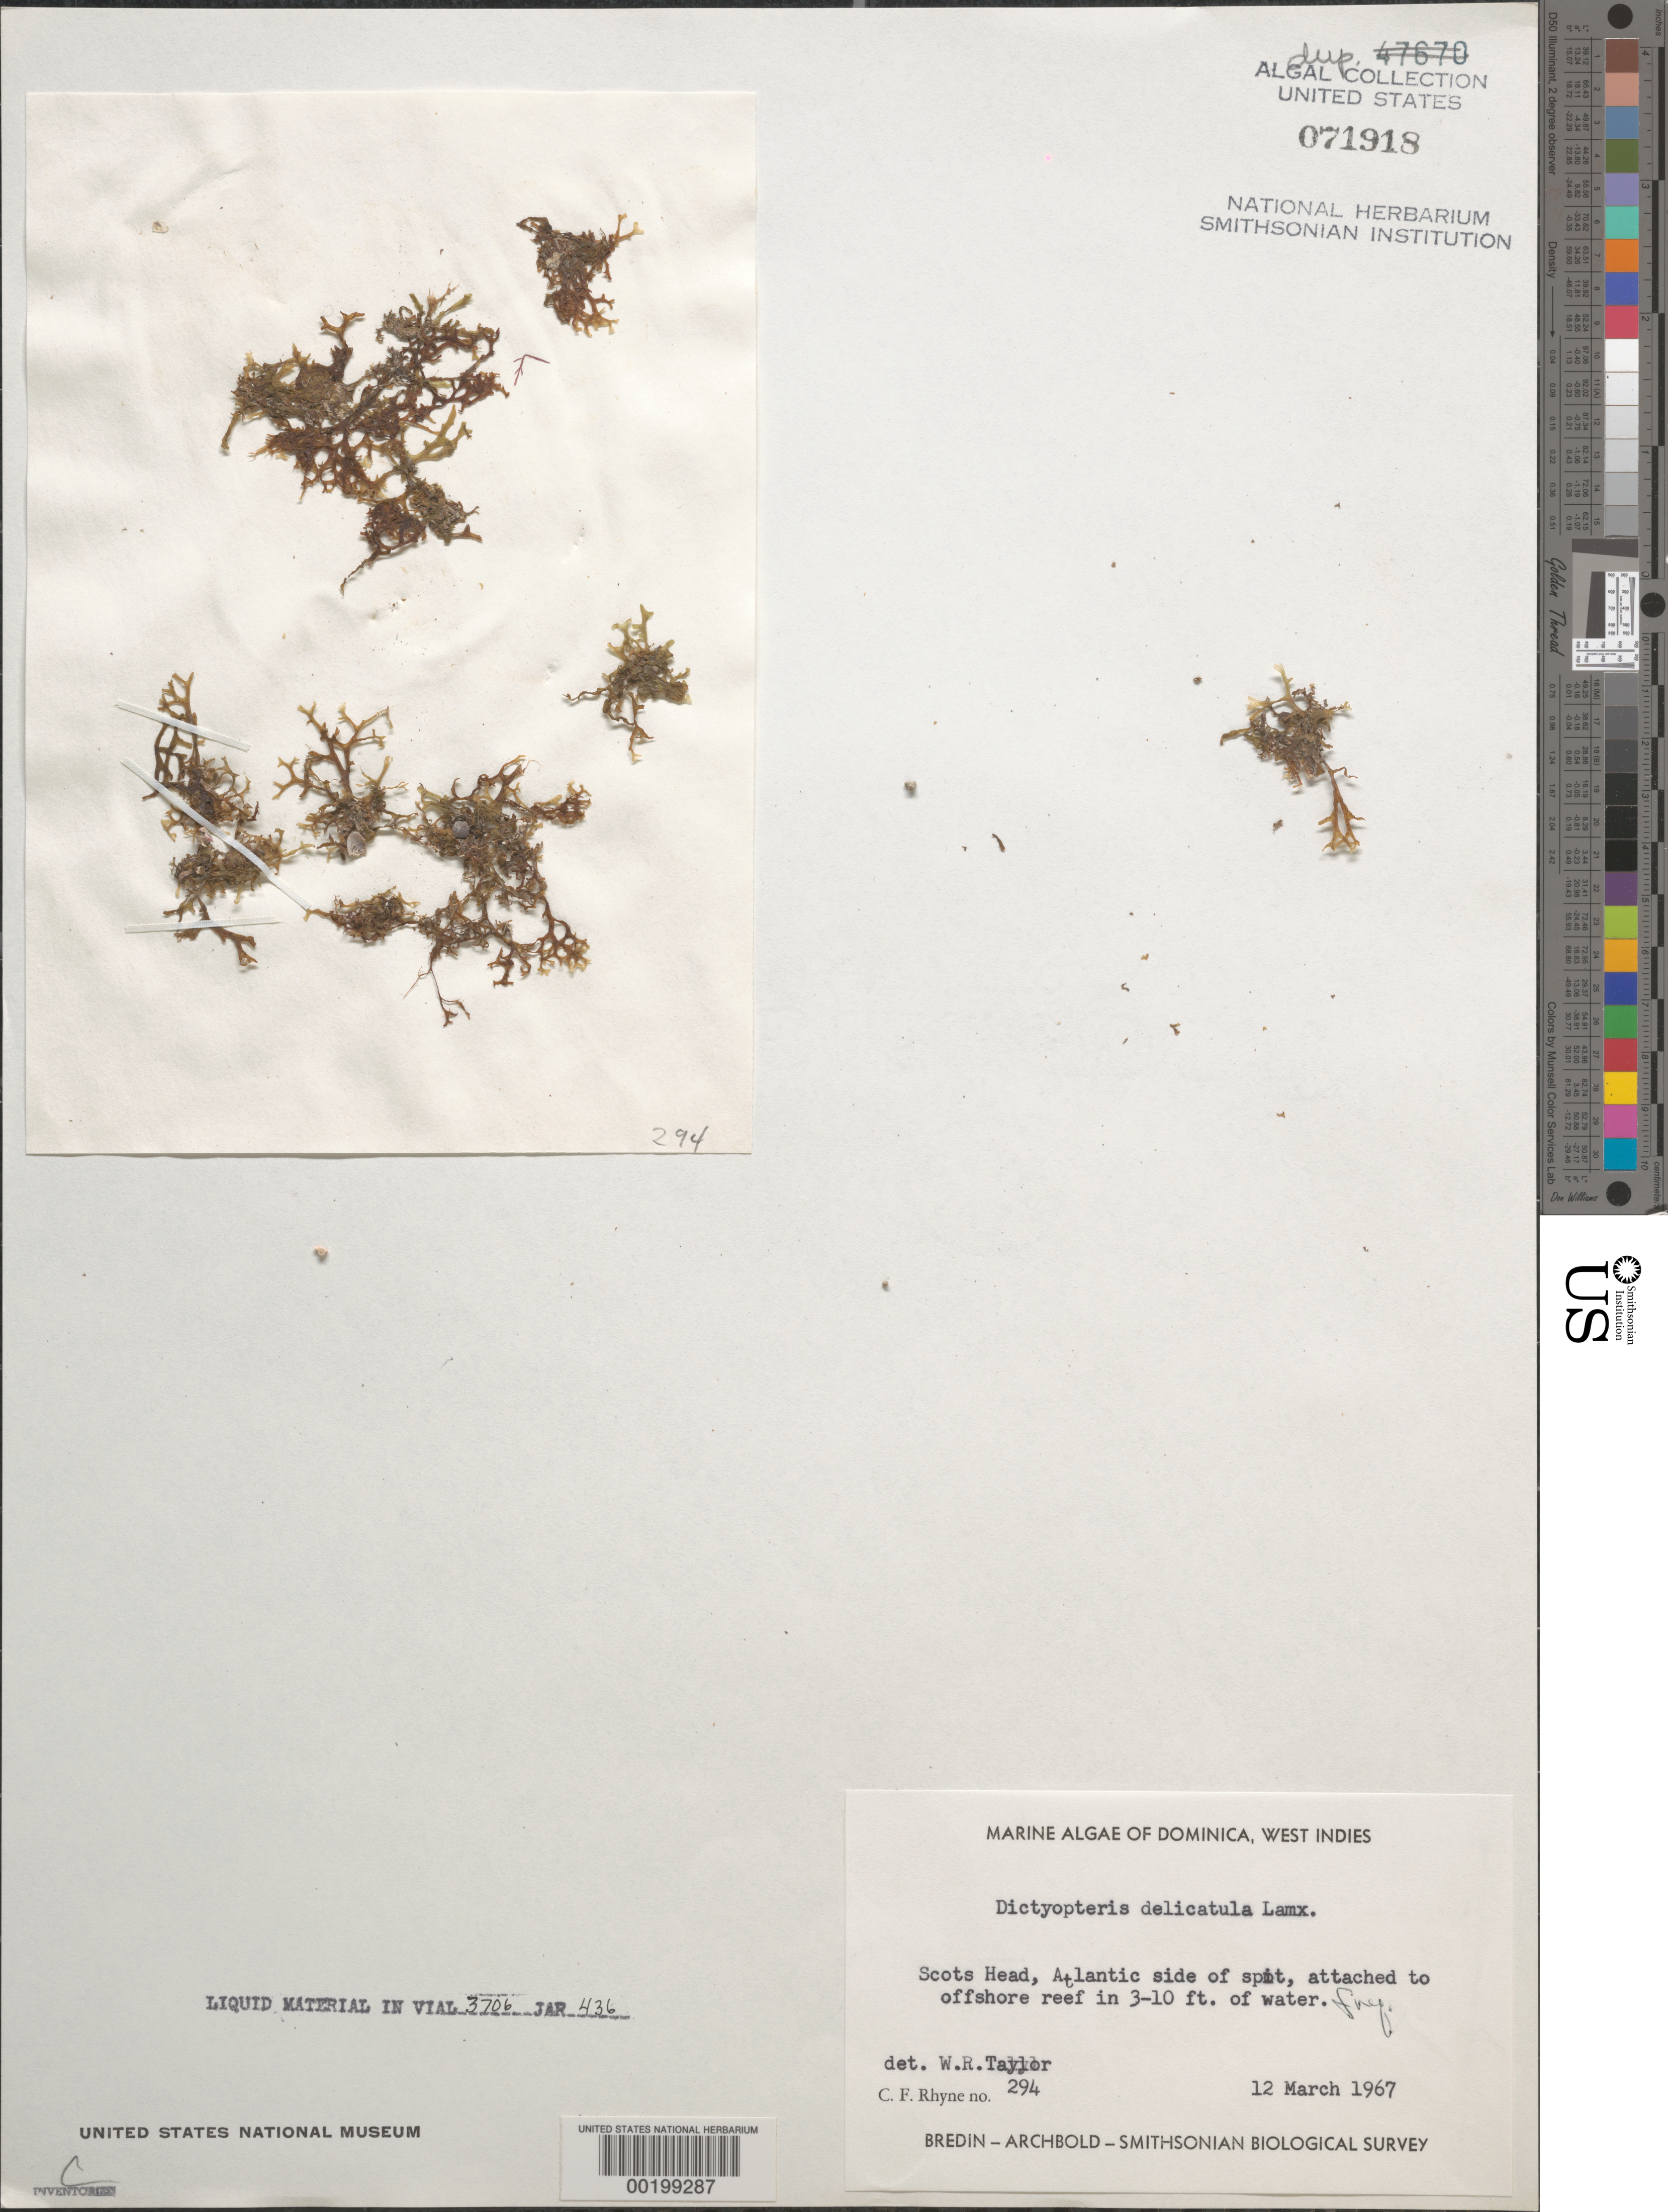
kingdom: Chromista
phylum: Ochrophyta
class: Phaeophyceae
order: Dictyotales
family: Dictyotaceae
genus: Dictyopteris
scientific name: Dictyopteris delicatula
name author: J.V.Lamouroux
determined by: Taylor, William R.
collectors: C. Rhyne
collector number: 294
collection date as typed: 12 Mar 1967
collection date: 1967-03-12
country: Dominica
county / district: St. Mark's Parish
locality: Scots Head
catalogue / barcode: US 71918